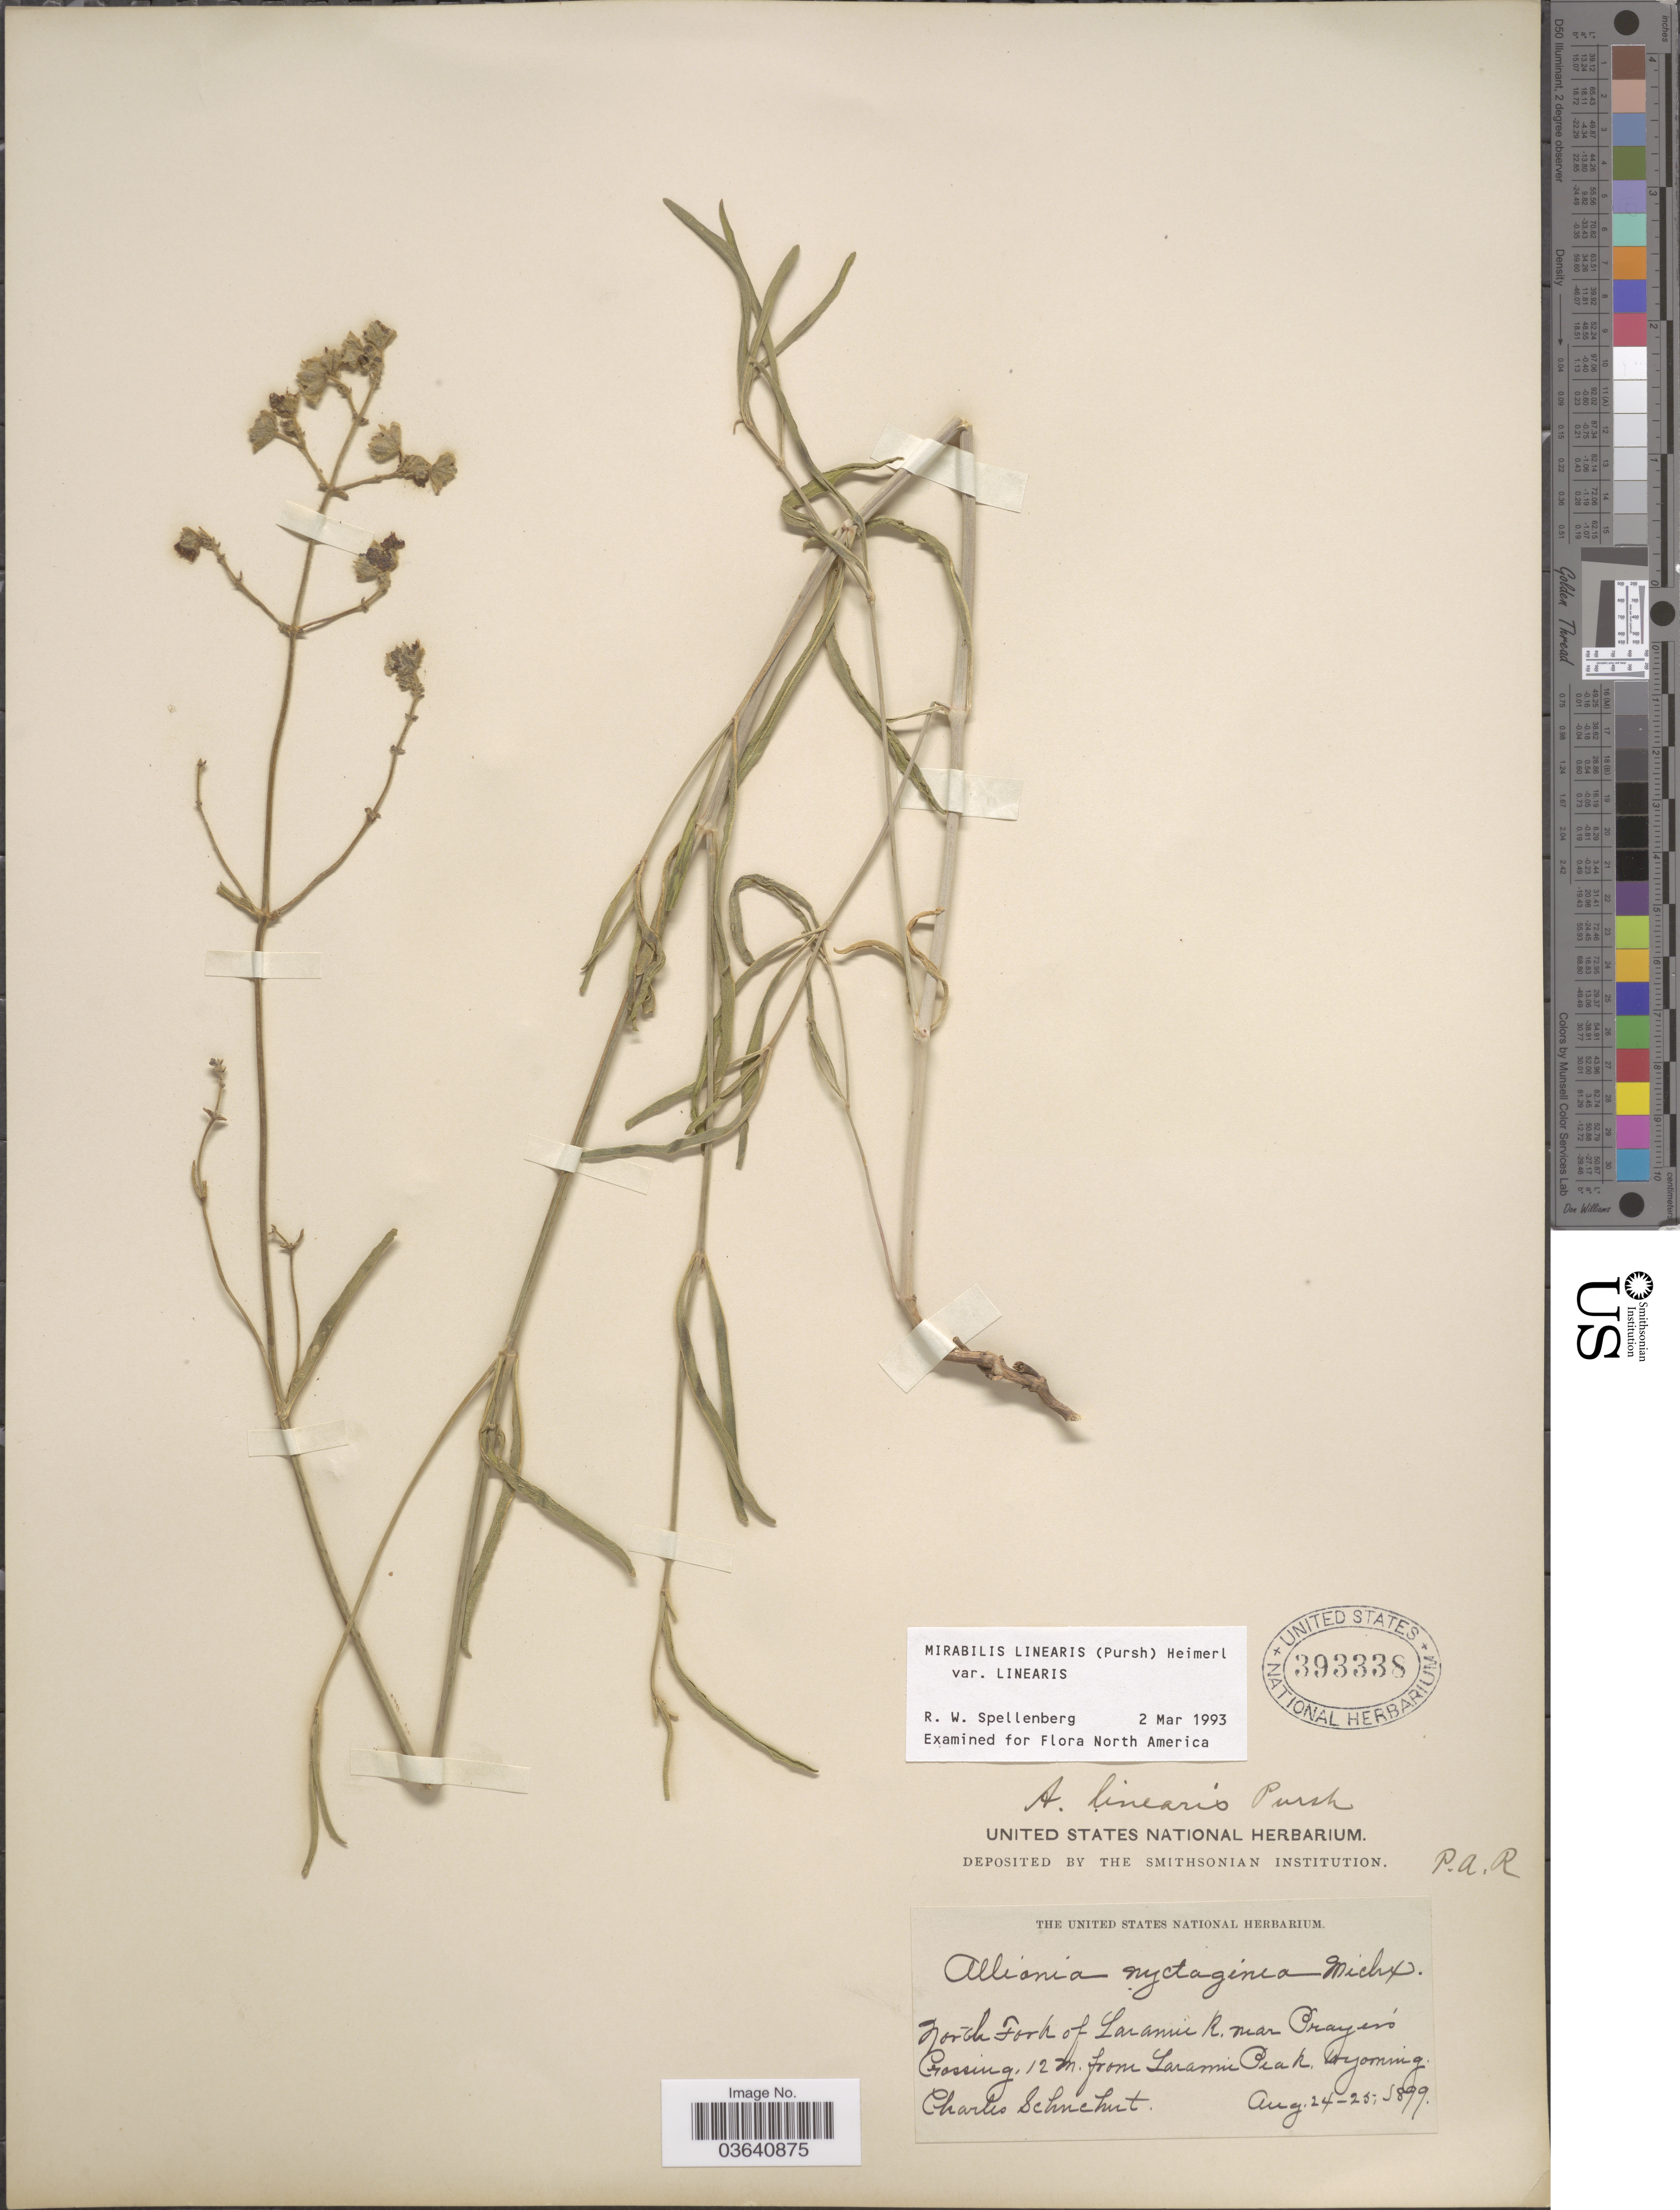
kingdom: Plantae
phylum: Tracheophyta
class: Magnoliopsida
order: Caryophyllales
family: Nyctaginaceae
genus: Mirabilis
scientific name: Mirabilis linearis var. linearis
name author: (Pursh) Heimerl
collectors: C. Schuchert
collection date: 1899-08-24/1899-08-25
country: United States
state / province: Wyoming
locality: North Fork of Laramie R. near Prayer's Crossing, 12 m. from Laramie Peak.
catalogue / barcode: US 393338